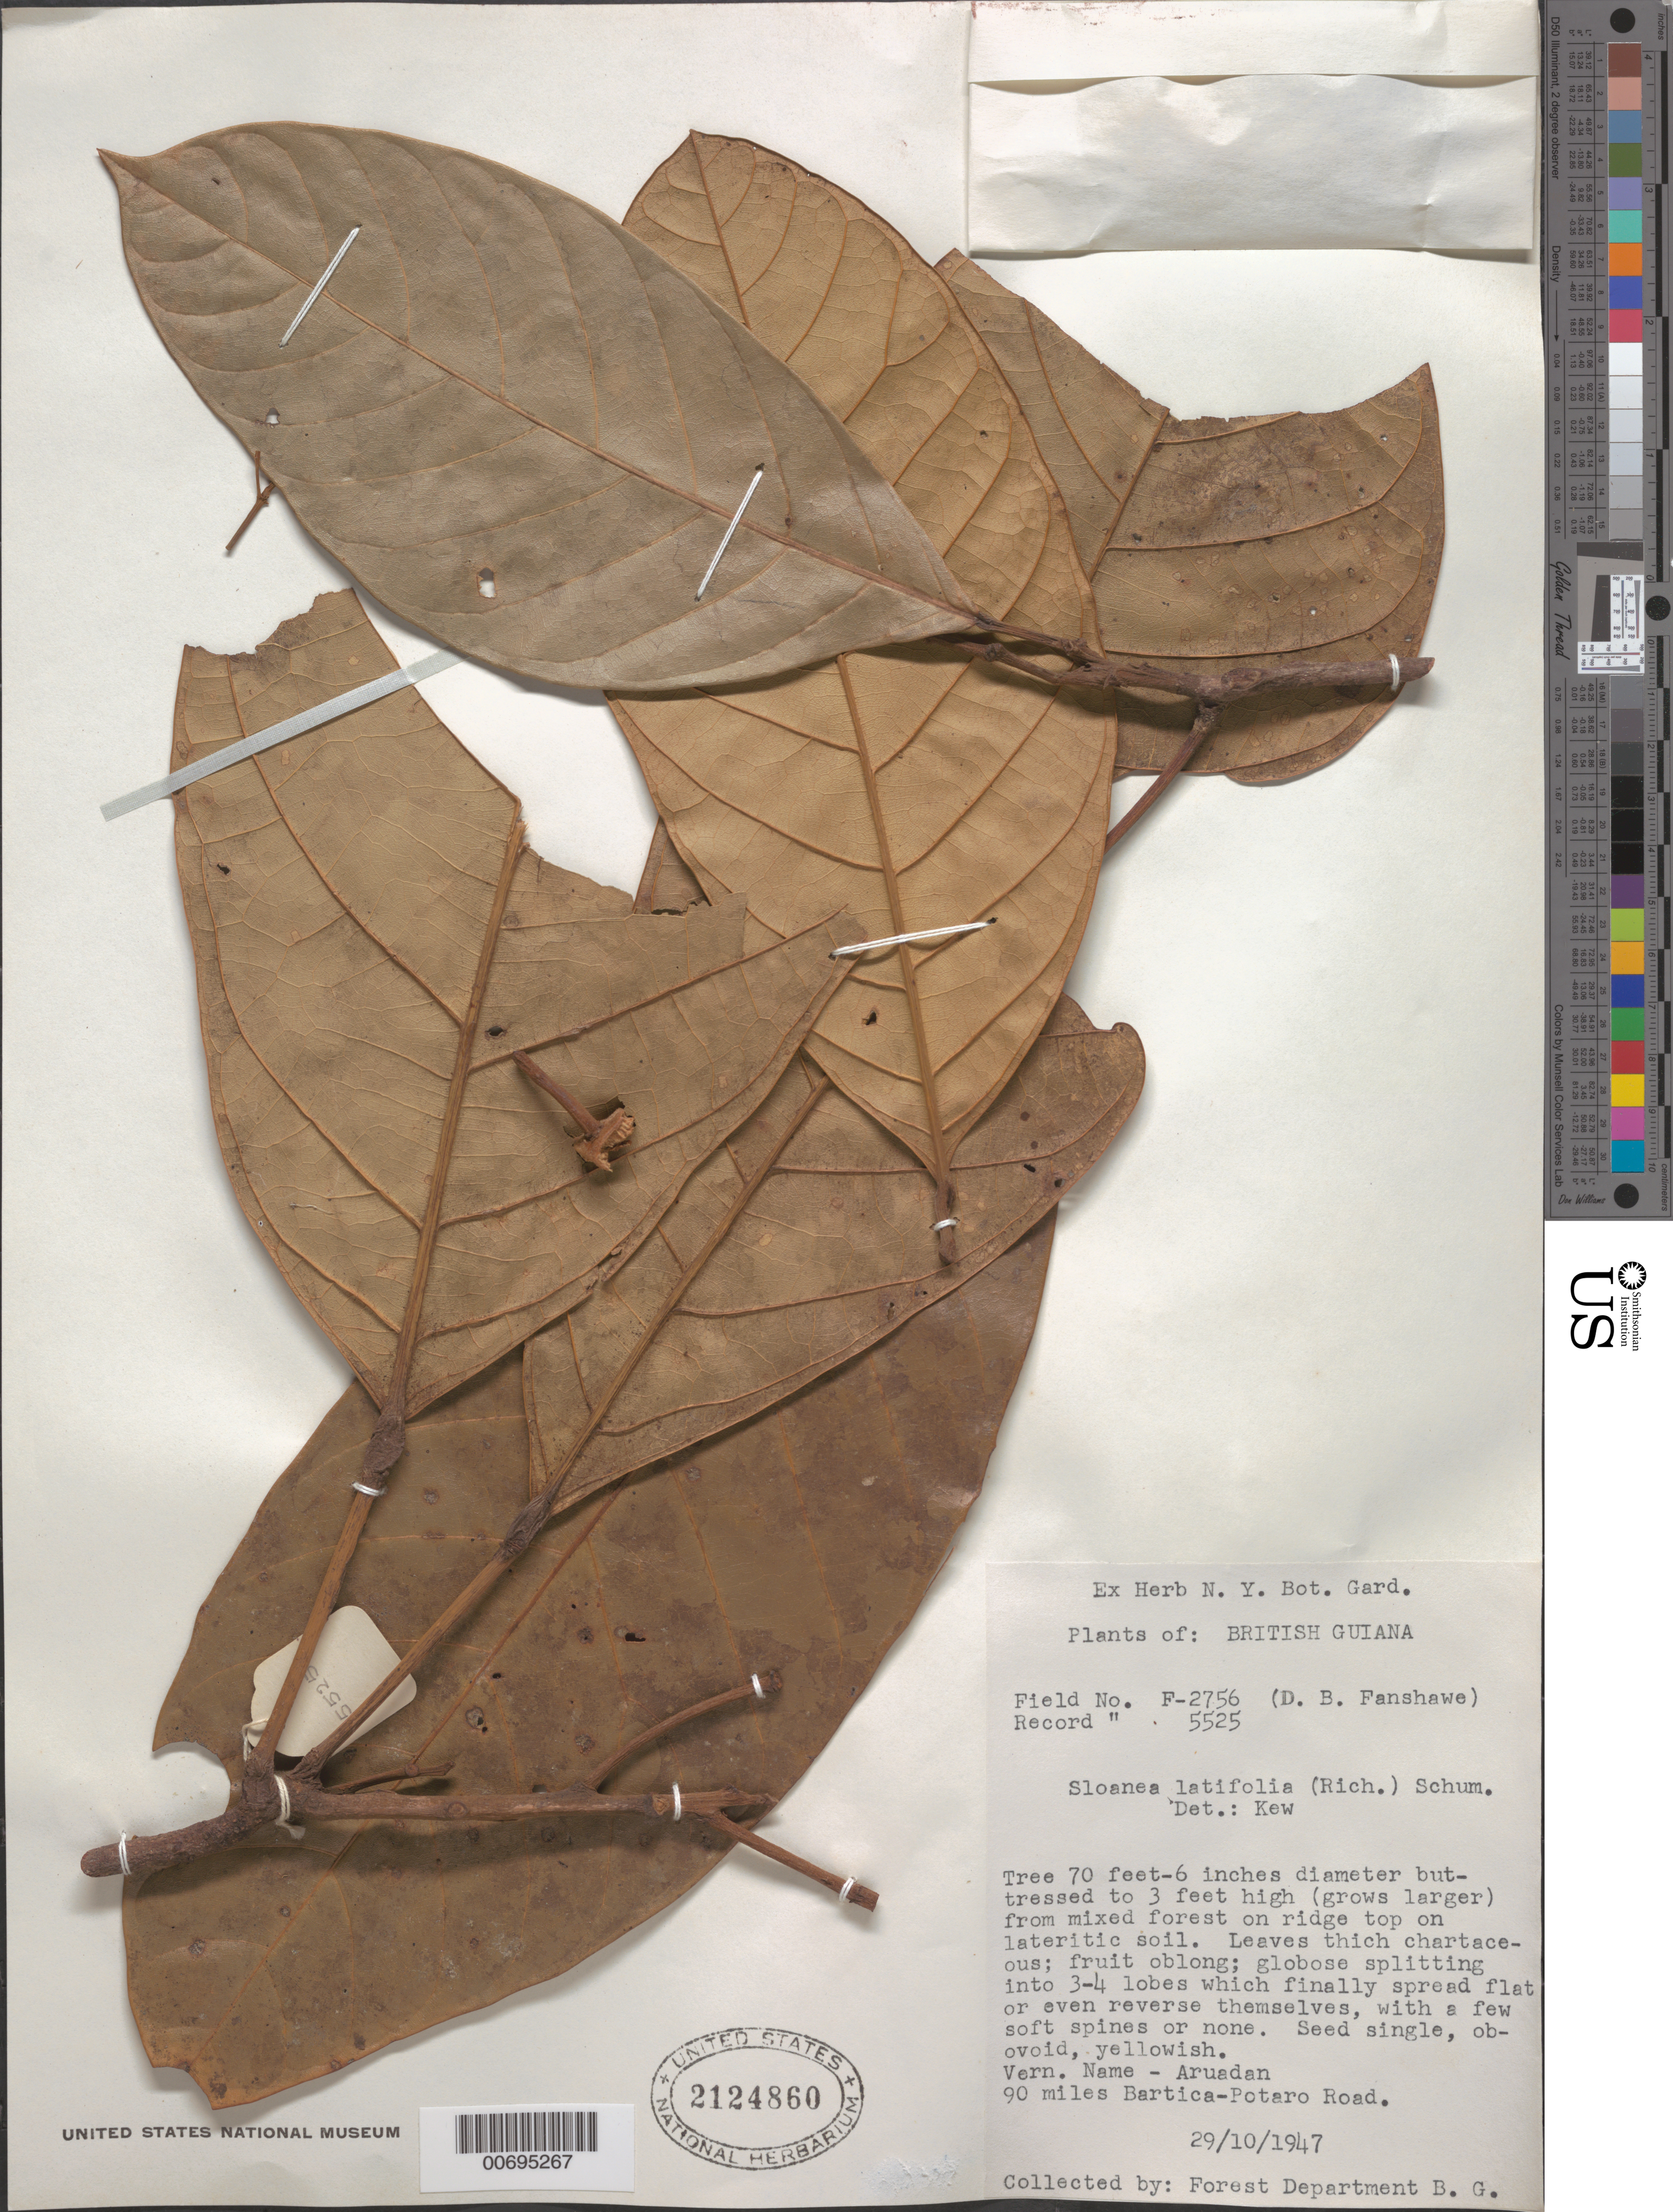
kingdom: Plantae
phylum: Tracheophyta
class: Magnoliopsida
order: Oxalidales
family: Elaeocarpaceae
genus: Sloanea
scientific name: Sloanea latifolia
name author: (Rich.) K. Schum.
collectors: Forest Dept. B. G. & British Guiana Forestry Dept.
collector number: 5525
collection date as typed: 29-Oct-47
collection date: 1947-10-29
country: Guyana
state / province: Potaro-Siparuni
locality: Bartica-Potaro Road, mile 90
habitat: Mixed forest on ridge top on lateritic soil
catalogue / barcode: US 2124860